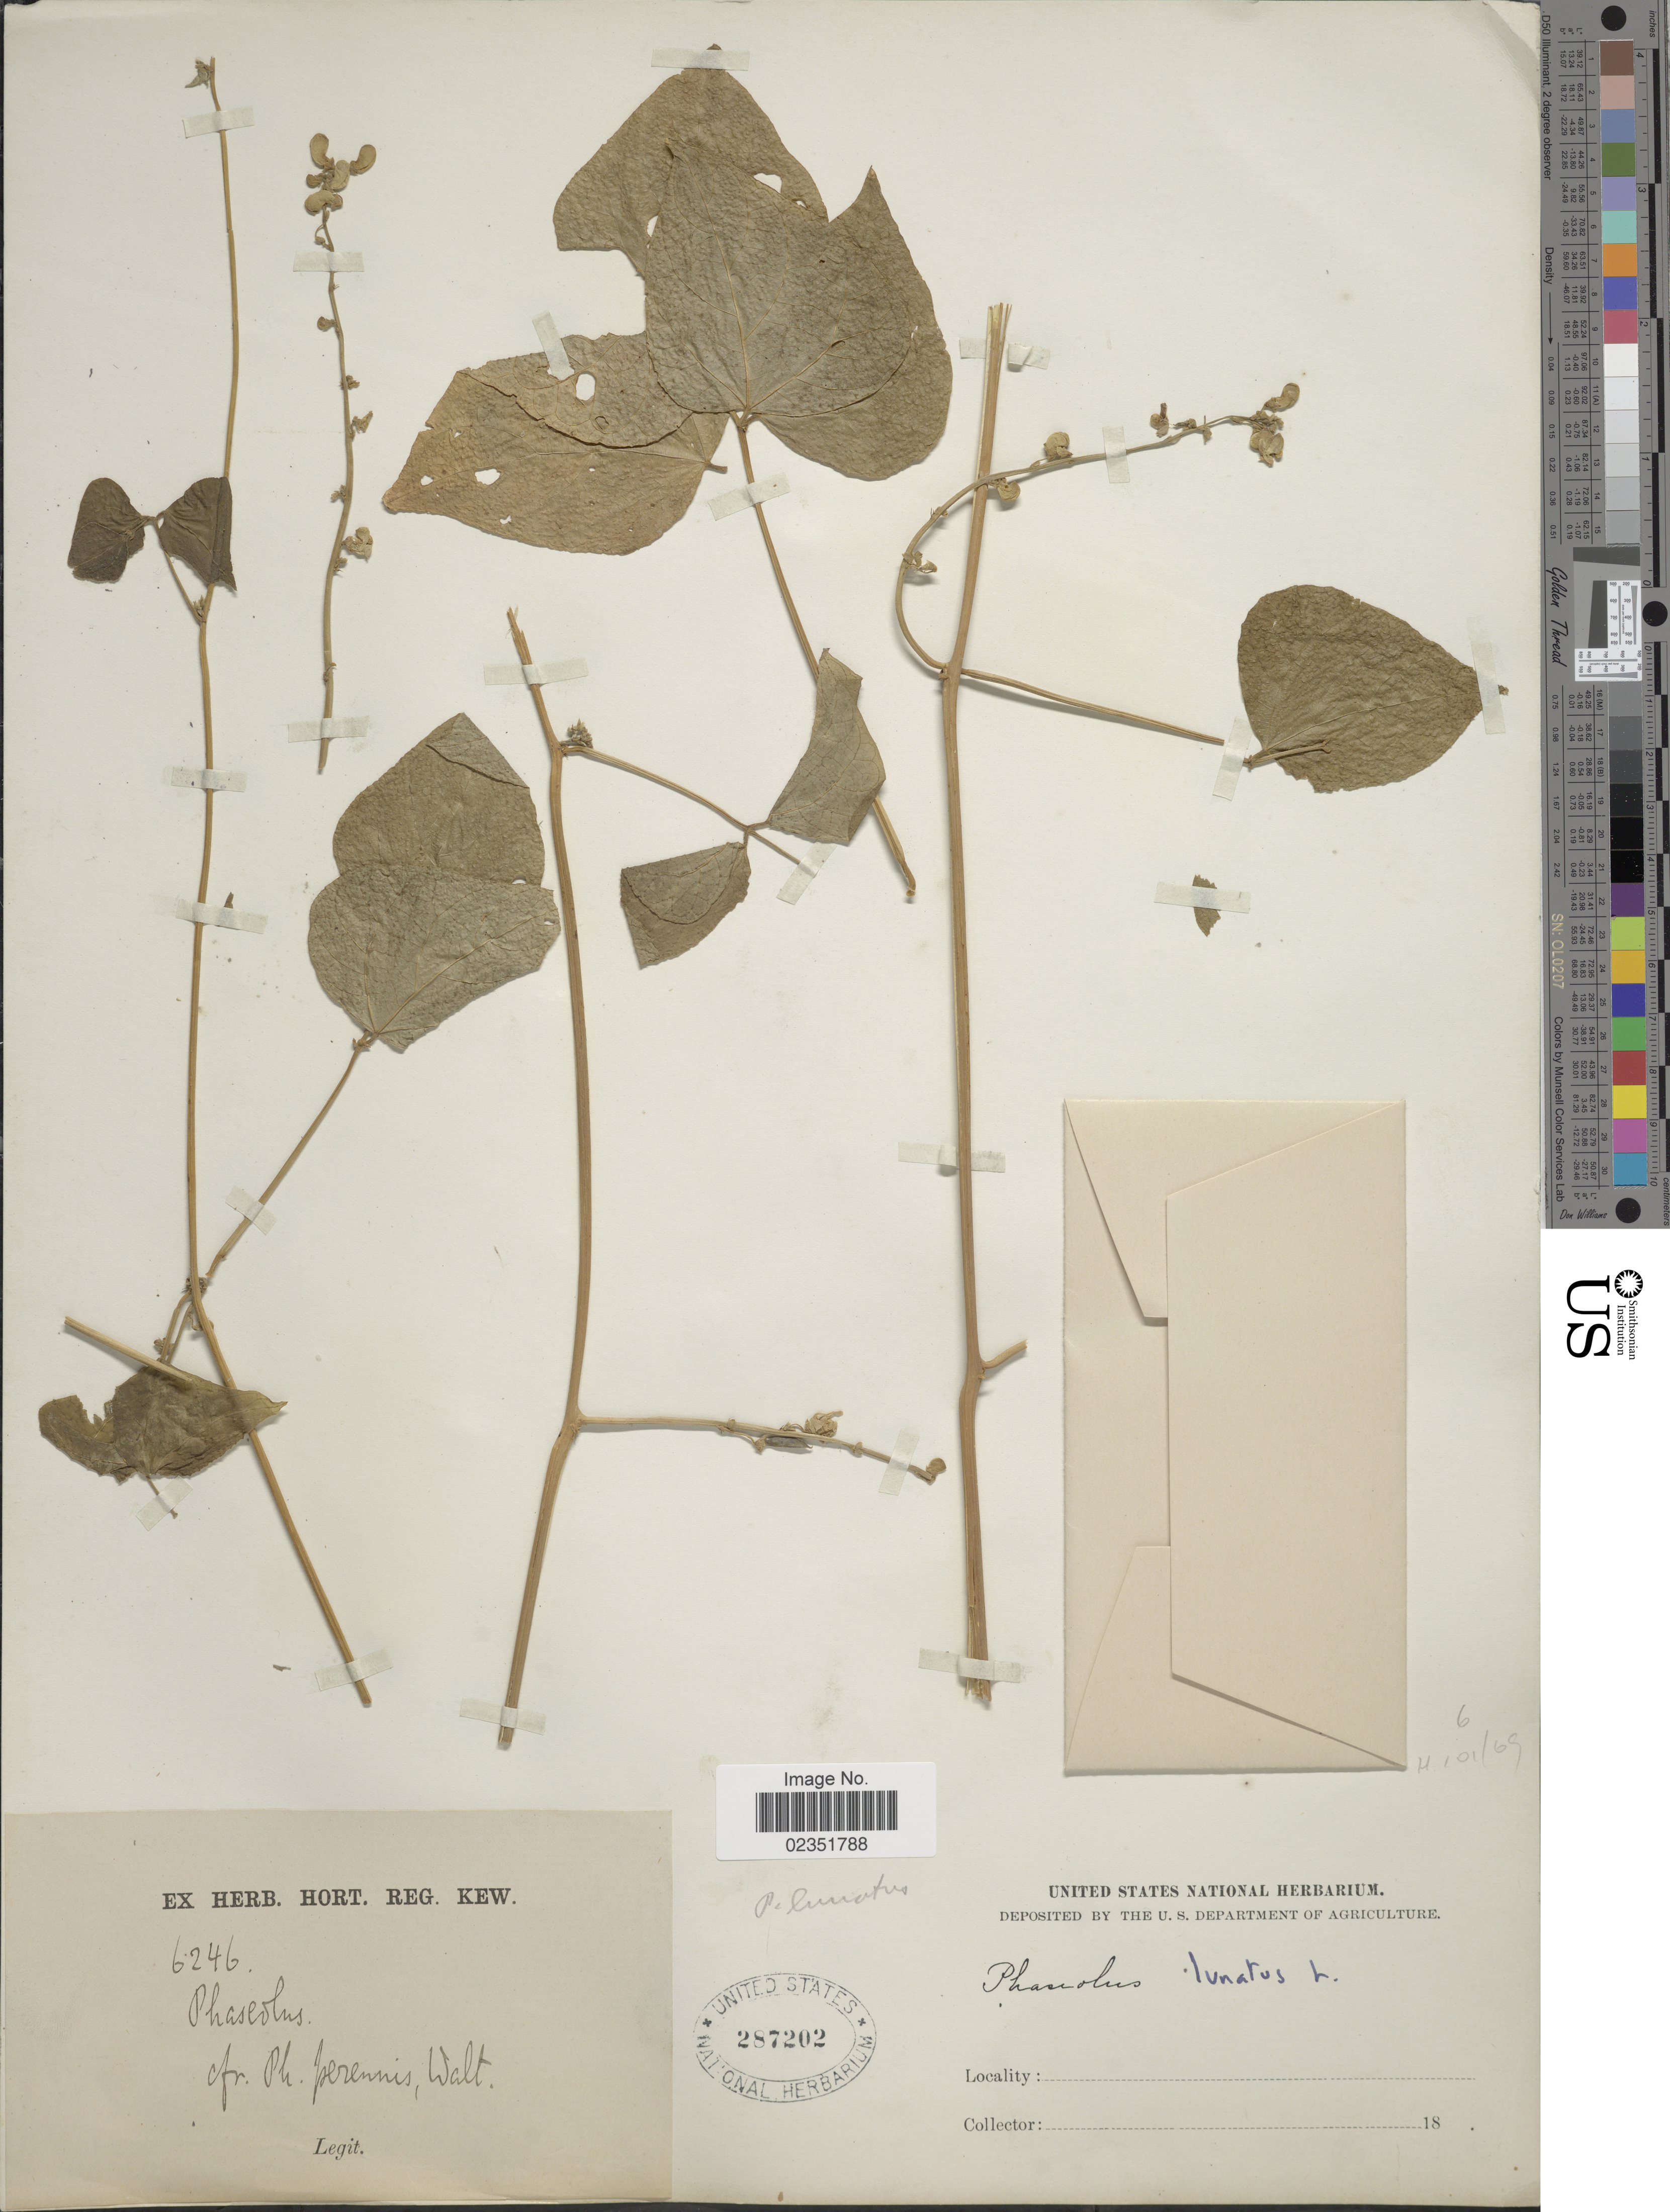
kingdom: Plantae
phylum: Tracheophyta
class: Magnoliopsida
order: Fabales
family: Fabaceae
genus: Phaseolus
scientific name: Phaseolus lunatus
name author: L.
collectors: ex herb. Hort. Reg. Kew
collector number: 6246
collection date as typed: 18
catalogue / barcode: US 287202